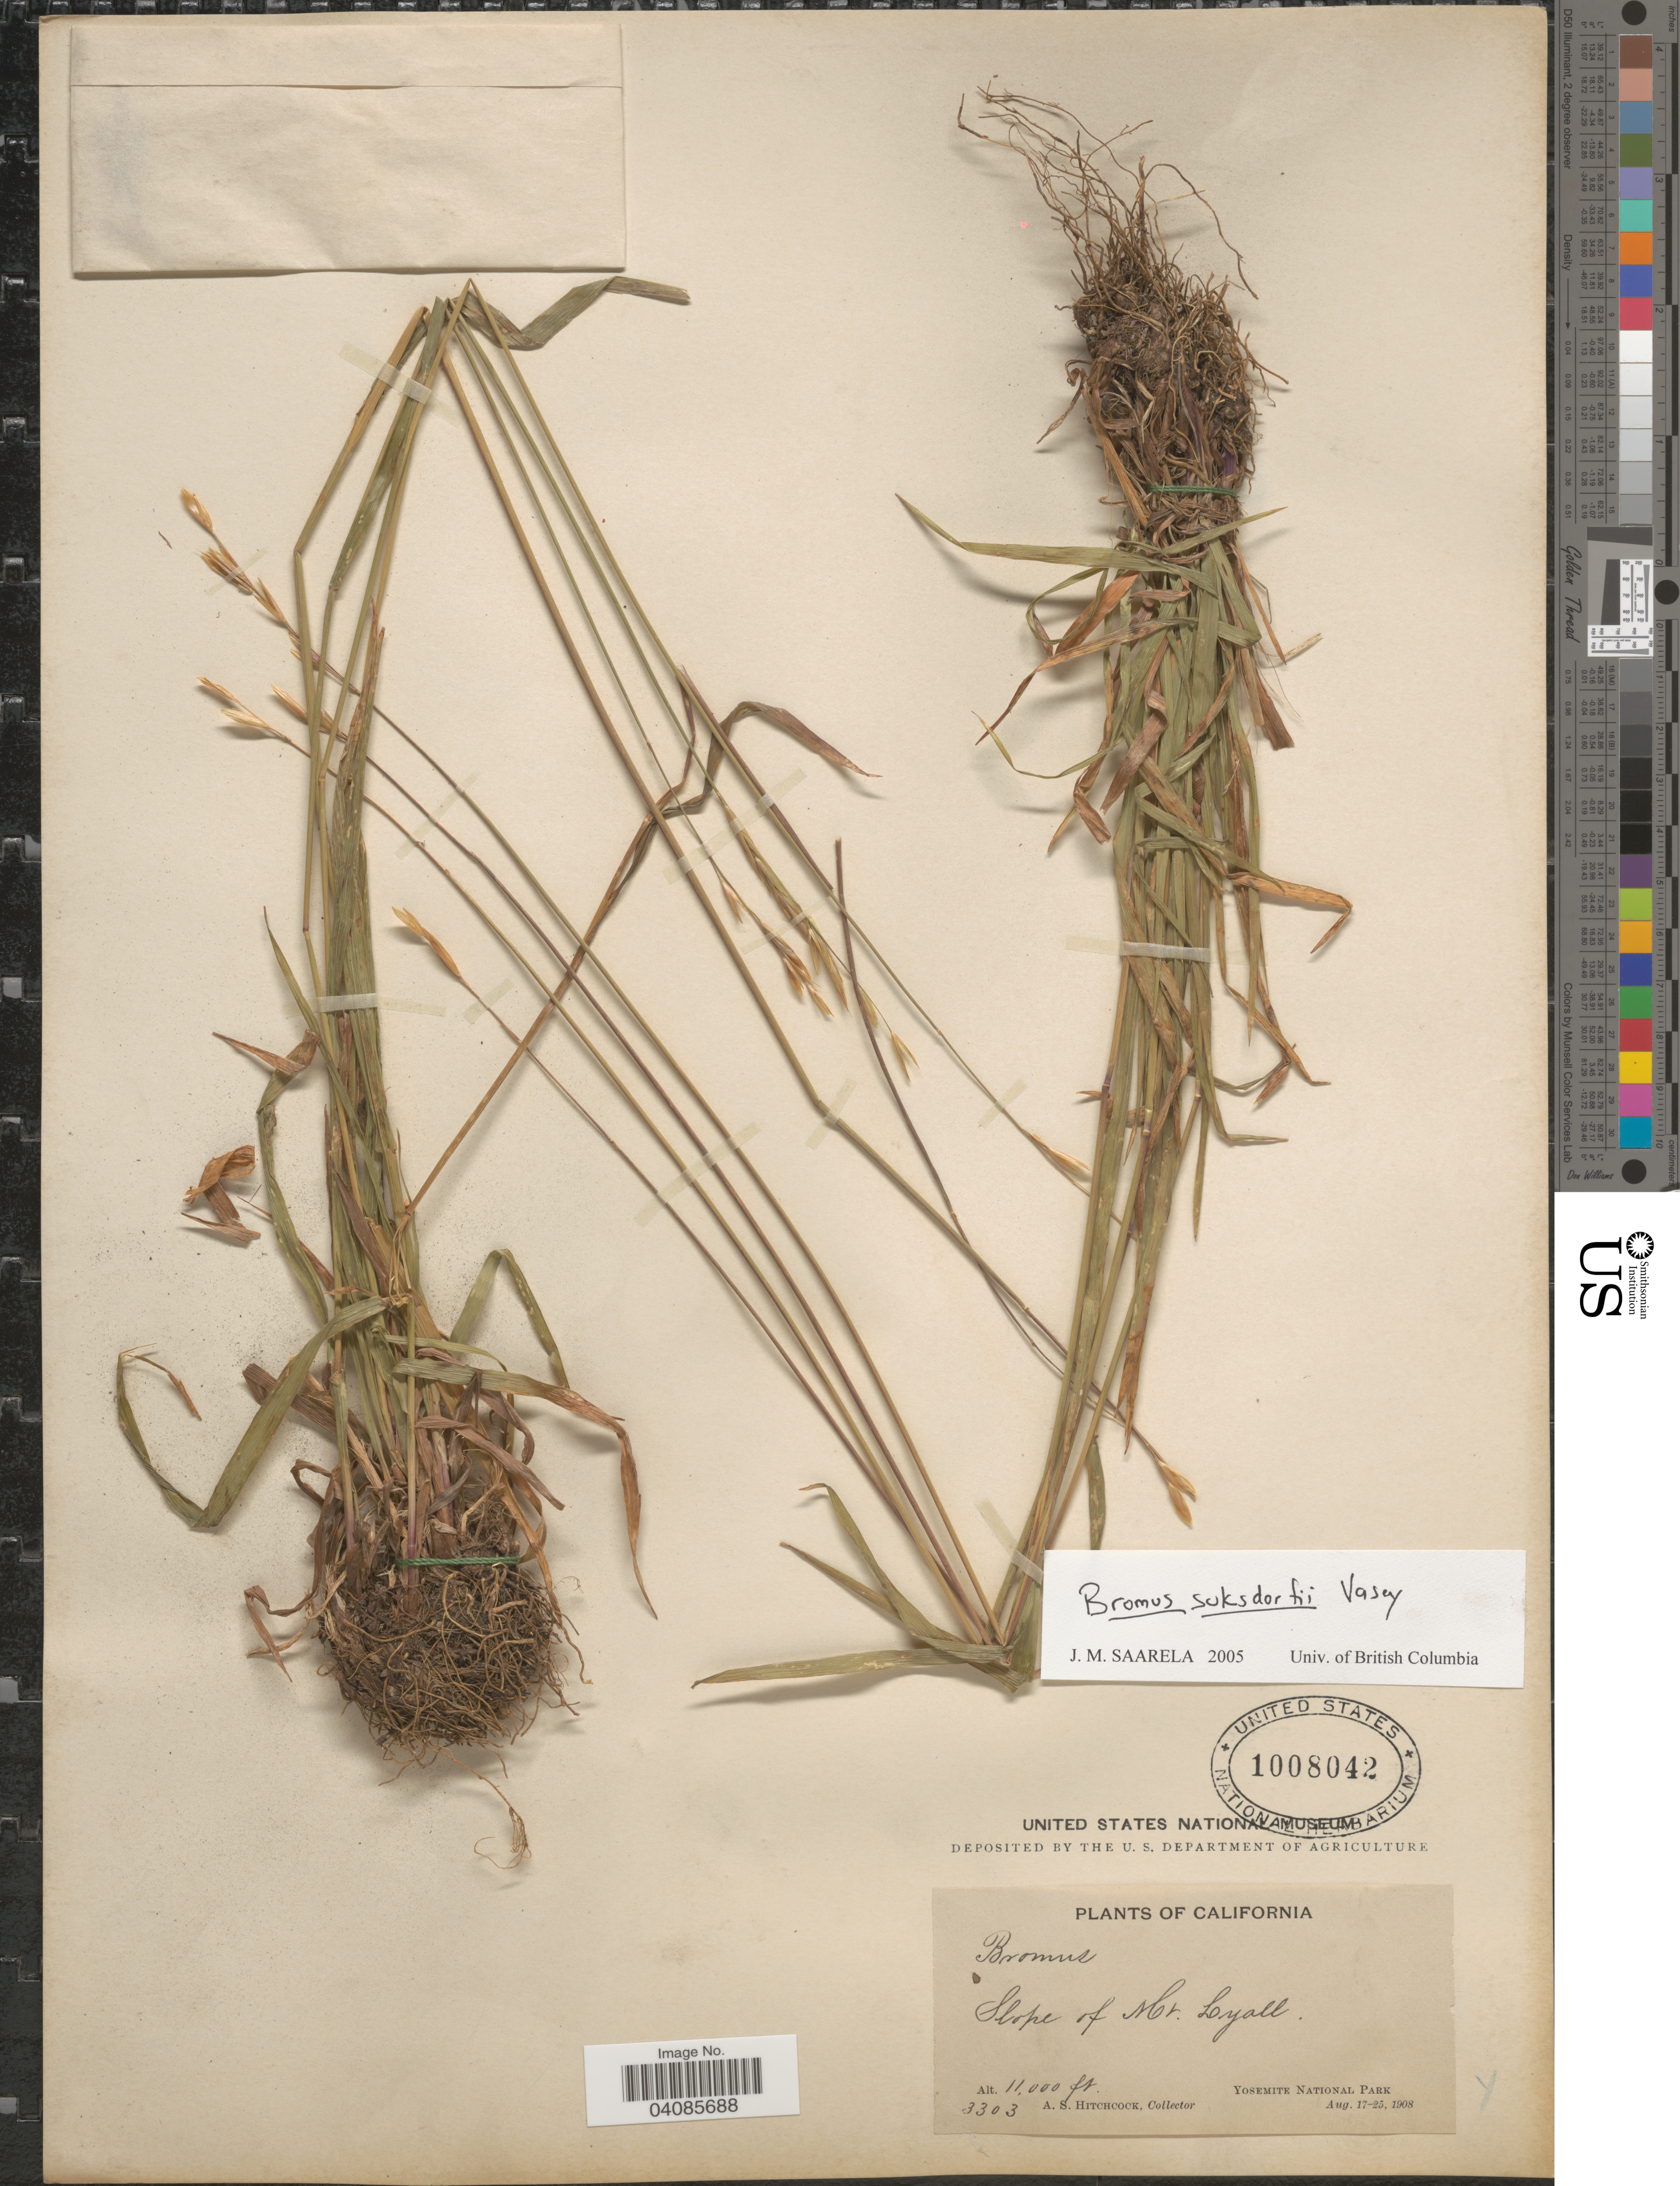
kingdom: Plantae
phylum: Tracheophyta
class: Liliopsida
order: Poales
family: Poaceae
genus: Bromus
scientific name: Bromus suksdorfii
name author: Vasey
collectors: A. S. Hitchcock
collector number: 3303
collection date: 1908-08-17/1908-08-25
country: United States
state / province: California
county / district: Mariposa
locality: Slope of Mt. Lyall. Yosemite National Park.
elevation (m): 3353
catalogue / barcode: US 1008042